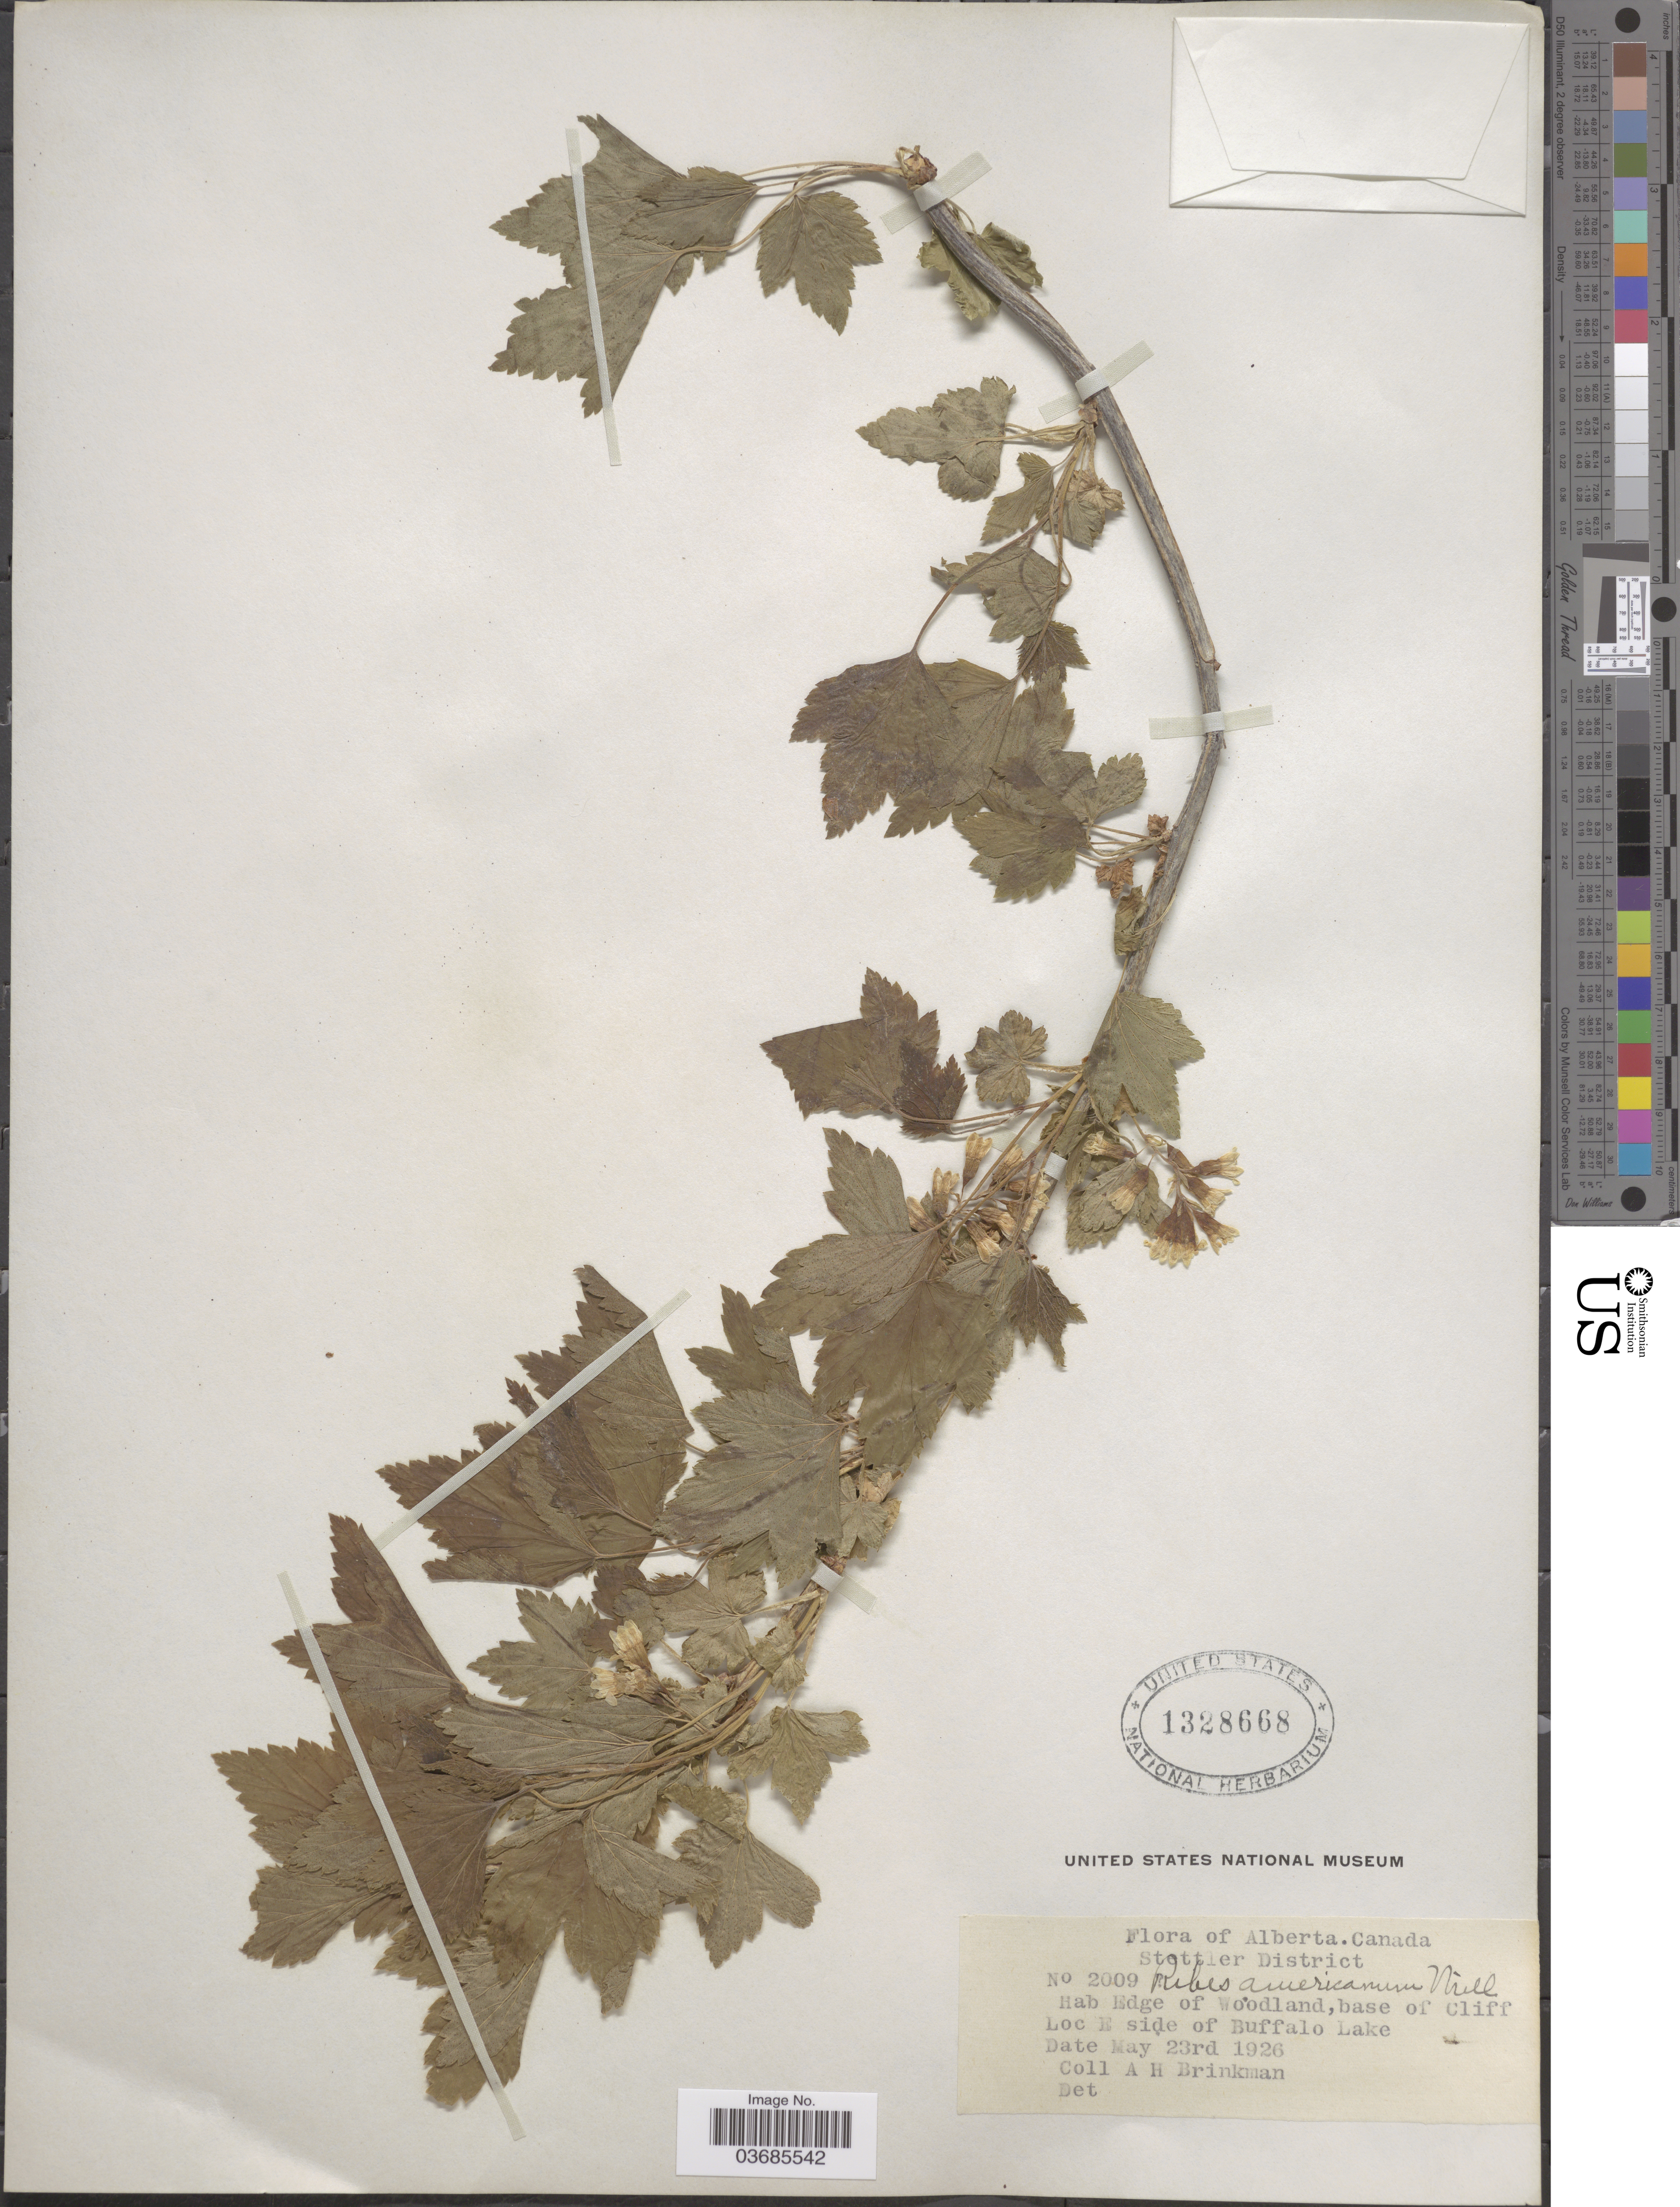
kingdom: Plantae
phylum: Tracheophyta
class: Magnoliopsida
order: Saxifragales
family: Grossulariaceae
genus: Ribes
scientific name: Ribes americanum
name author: Mill.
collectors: A. Brinkman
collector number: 2009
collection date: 1926-05-23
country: Canada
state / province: Alberta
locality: Stettler District. Edge of Woodland, base of Cliff. E side of Buffalo Lake.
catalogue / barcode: US 1328668